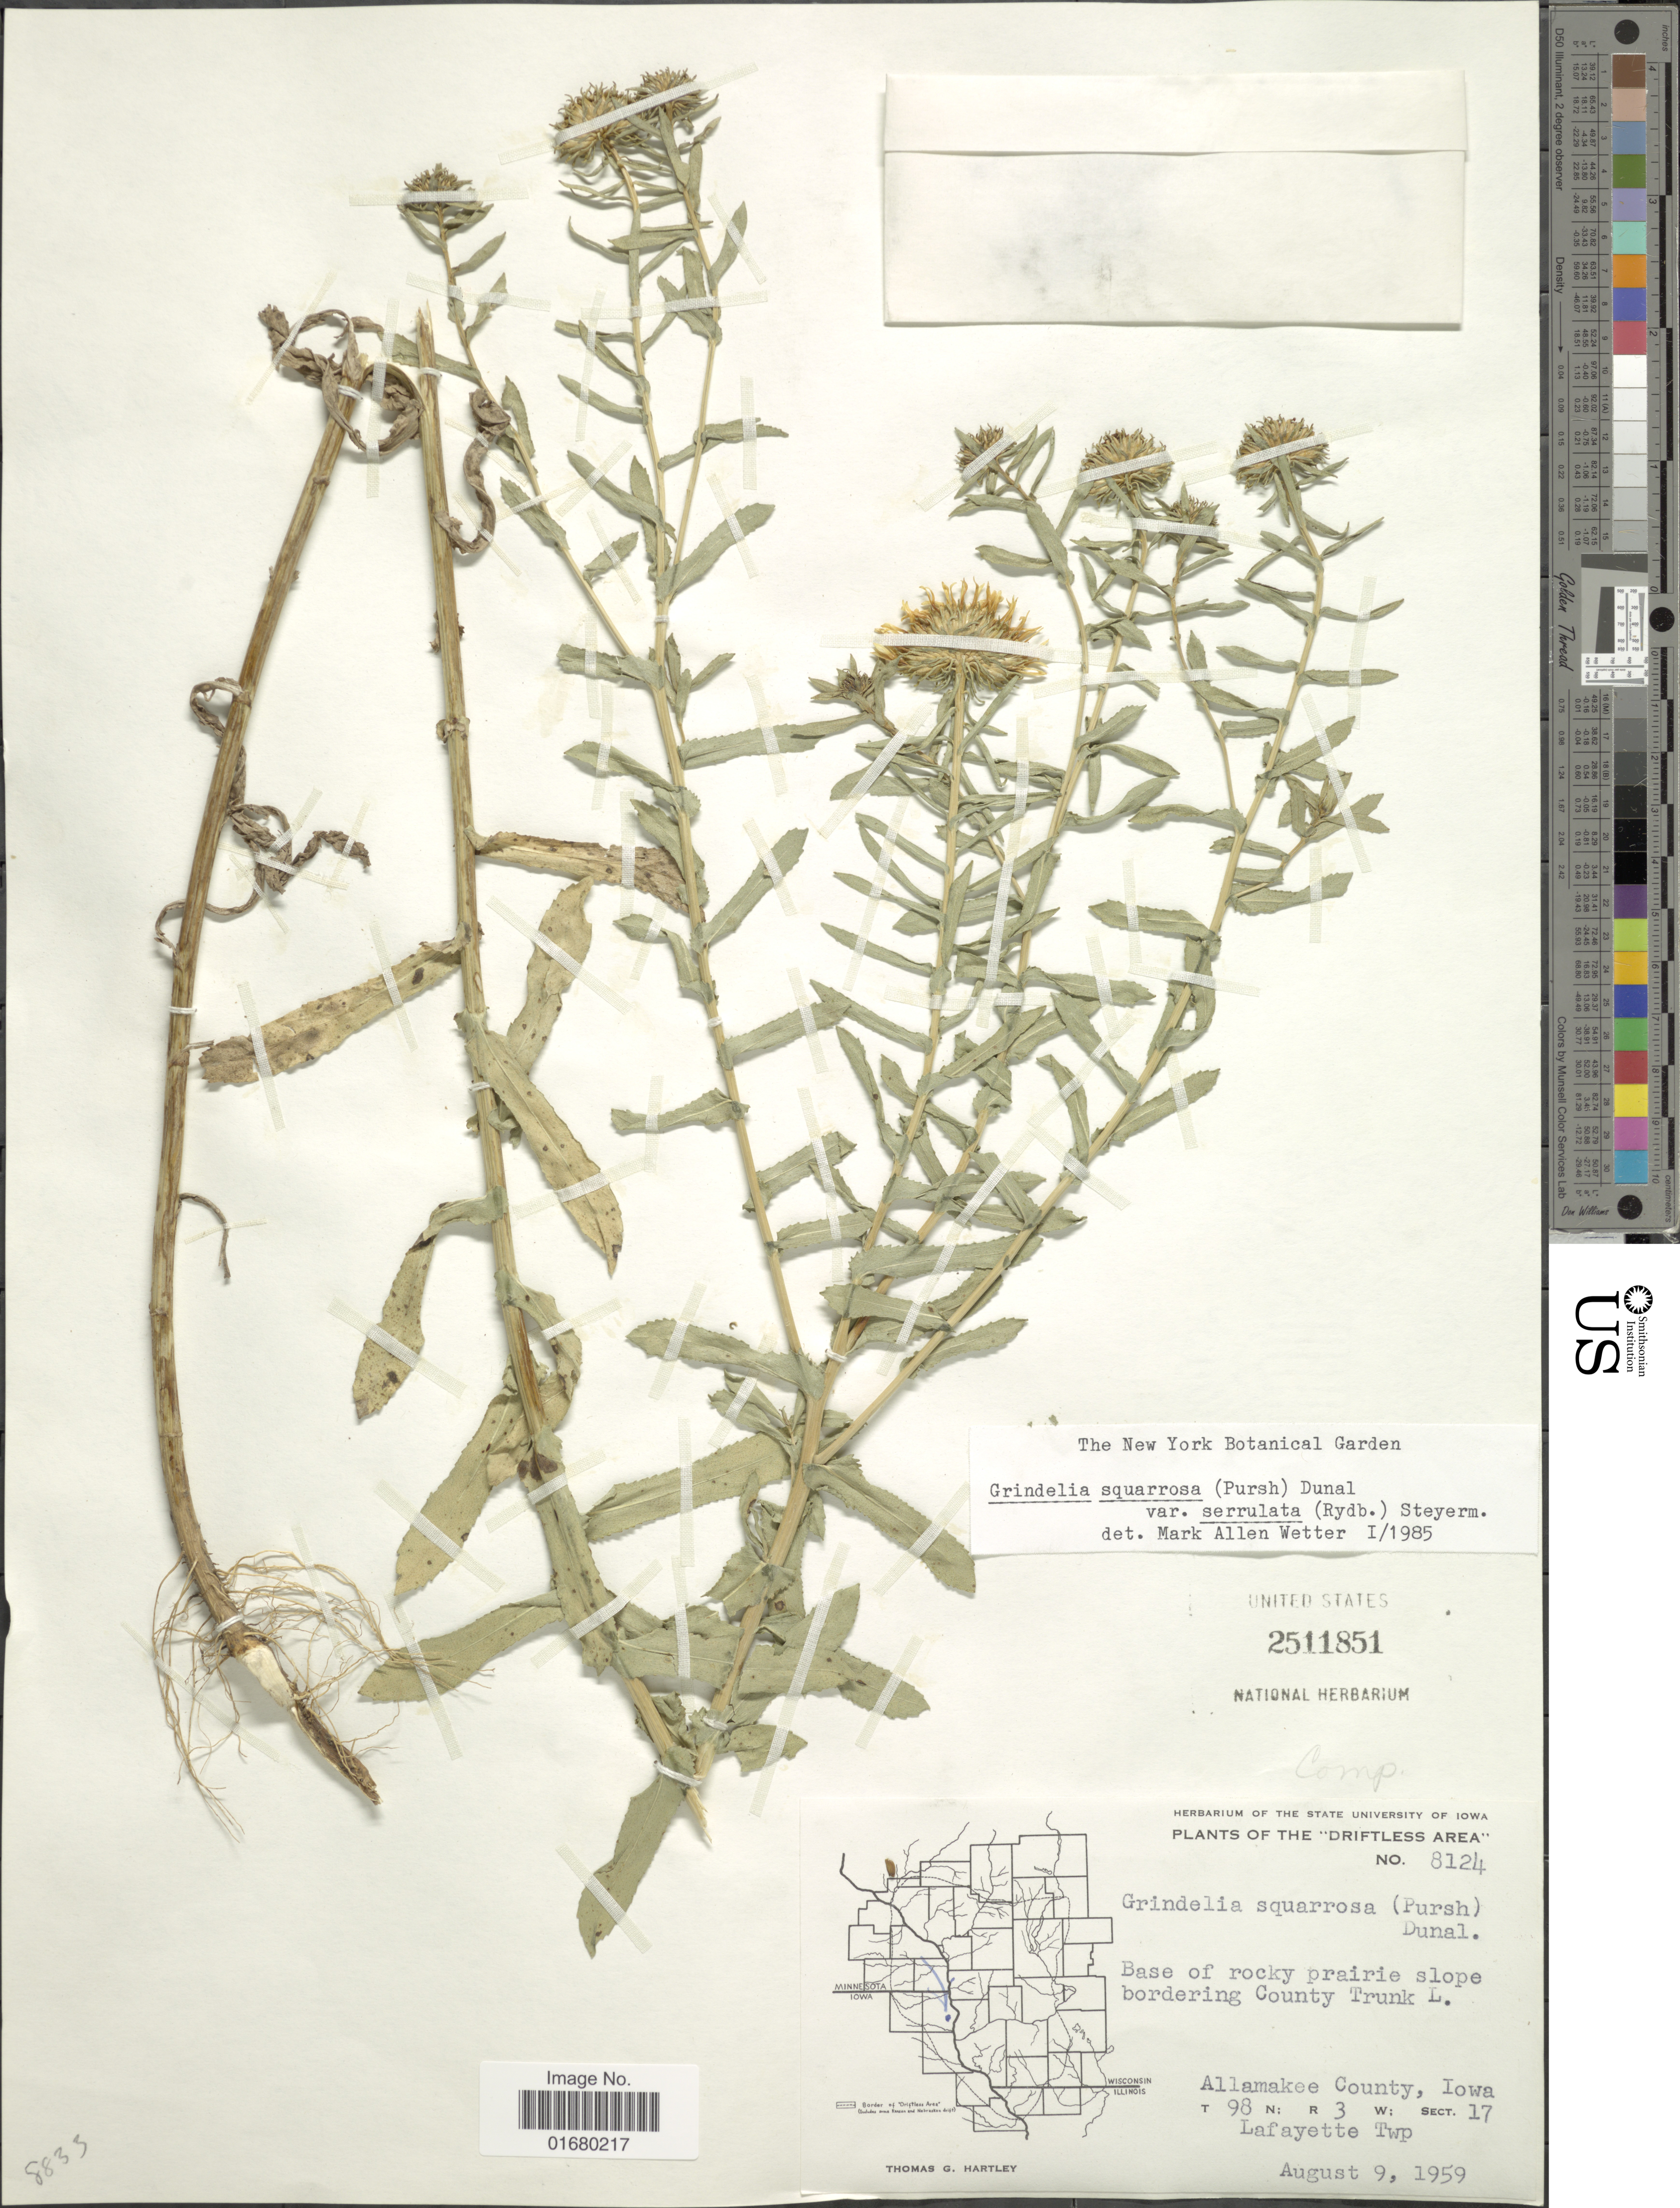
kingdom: Plantae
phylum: Tracheophyta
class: Magnoliopsida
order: Asterales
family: Asteraceae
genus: Grindelia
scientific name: Grindelia squarrosa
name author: (Pursh) Dunal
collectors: T. G. Hartley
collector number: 8124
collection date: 1959-08-09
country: United States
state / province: Iowa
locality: The "Driftless Area", Allamakee County, base of rocky prairie slope bordering County Trunk L. T98N: R3W, Sect. 17 Lafayette Twp.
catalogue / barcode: US 2511851